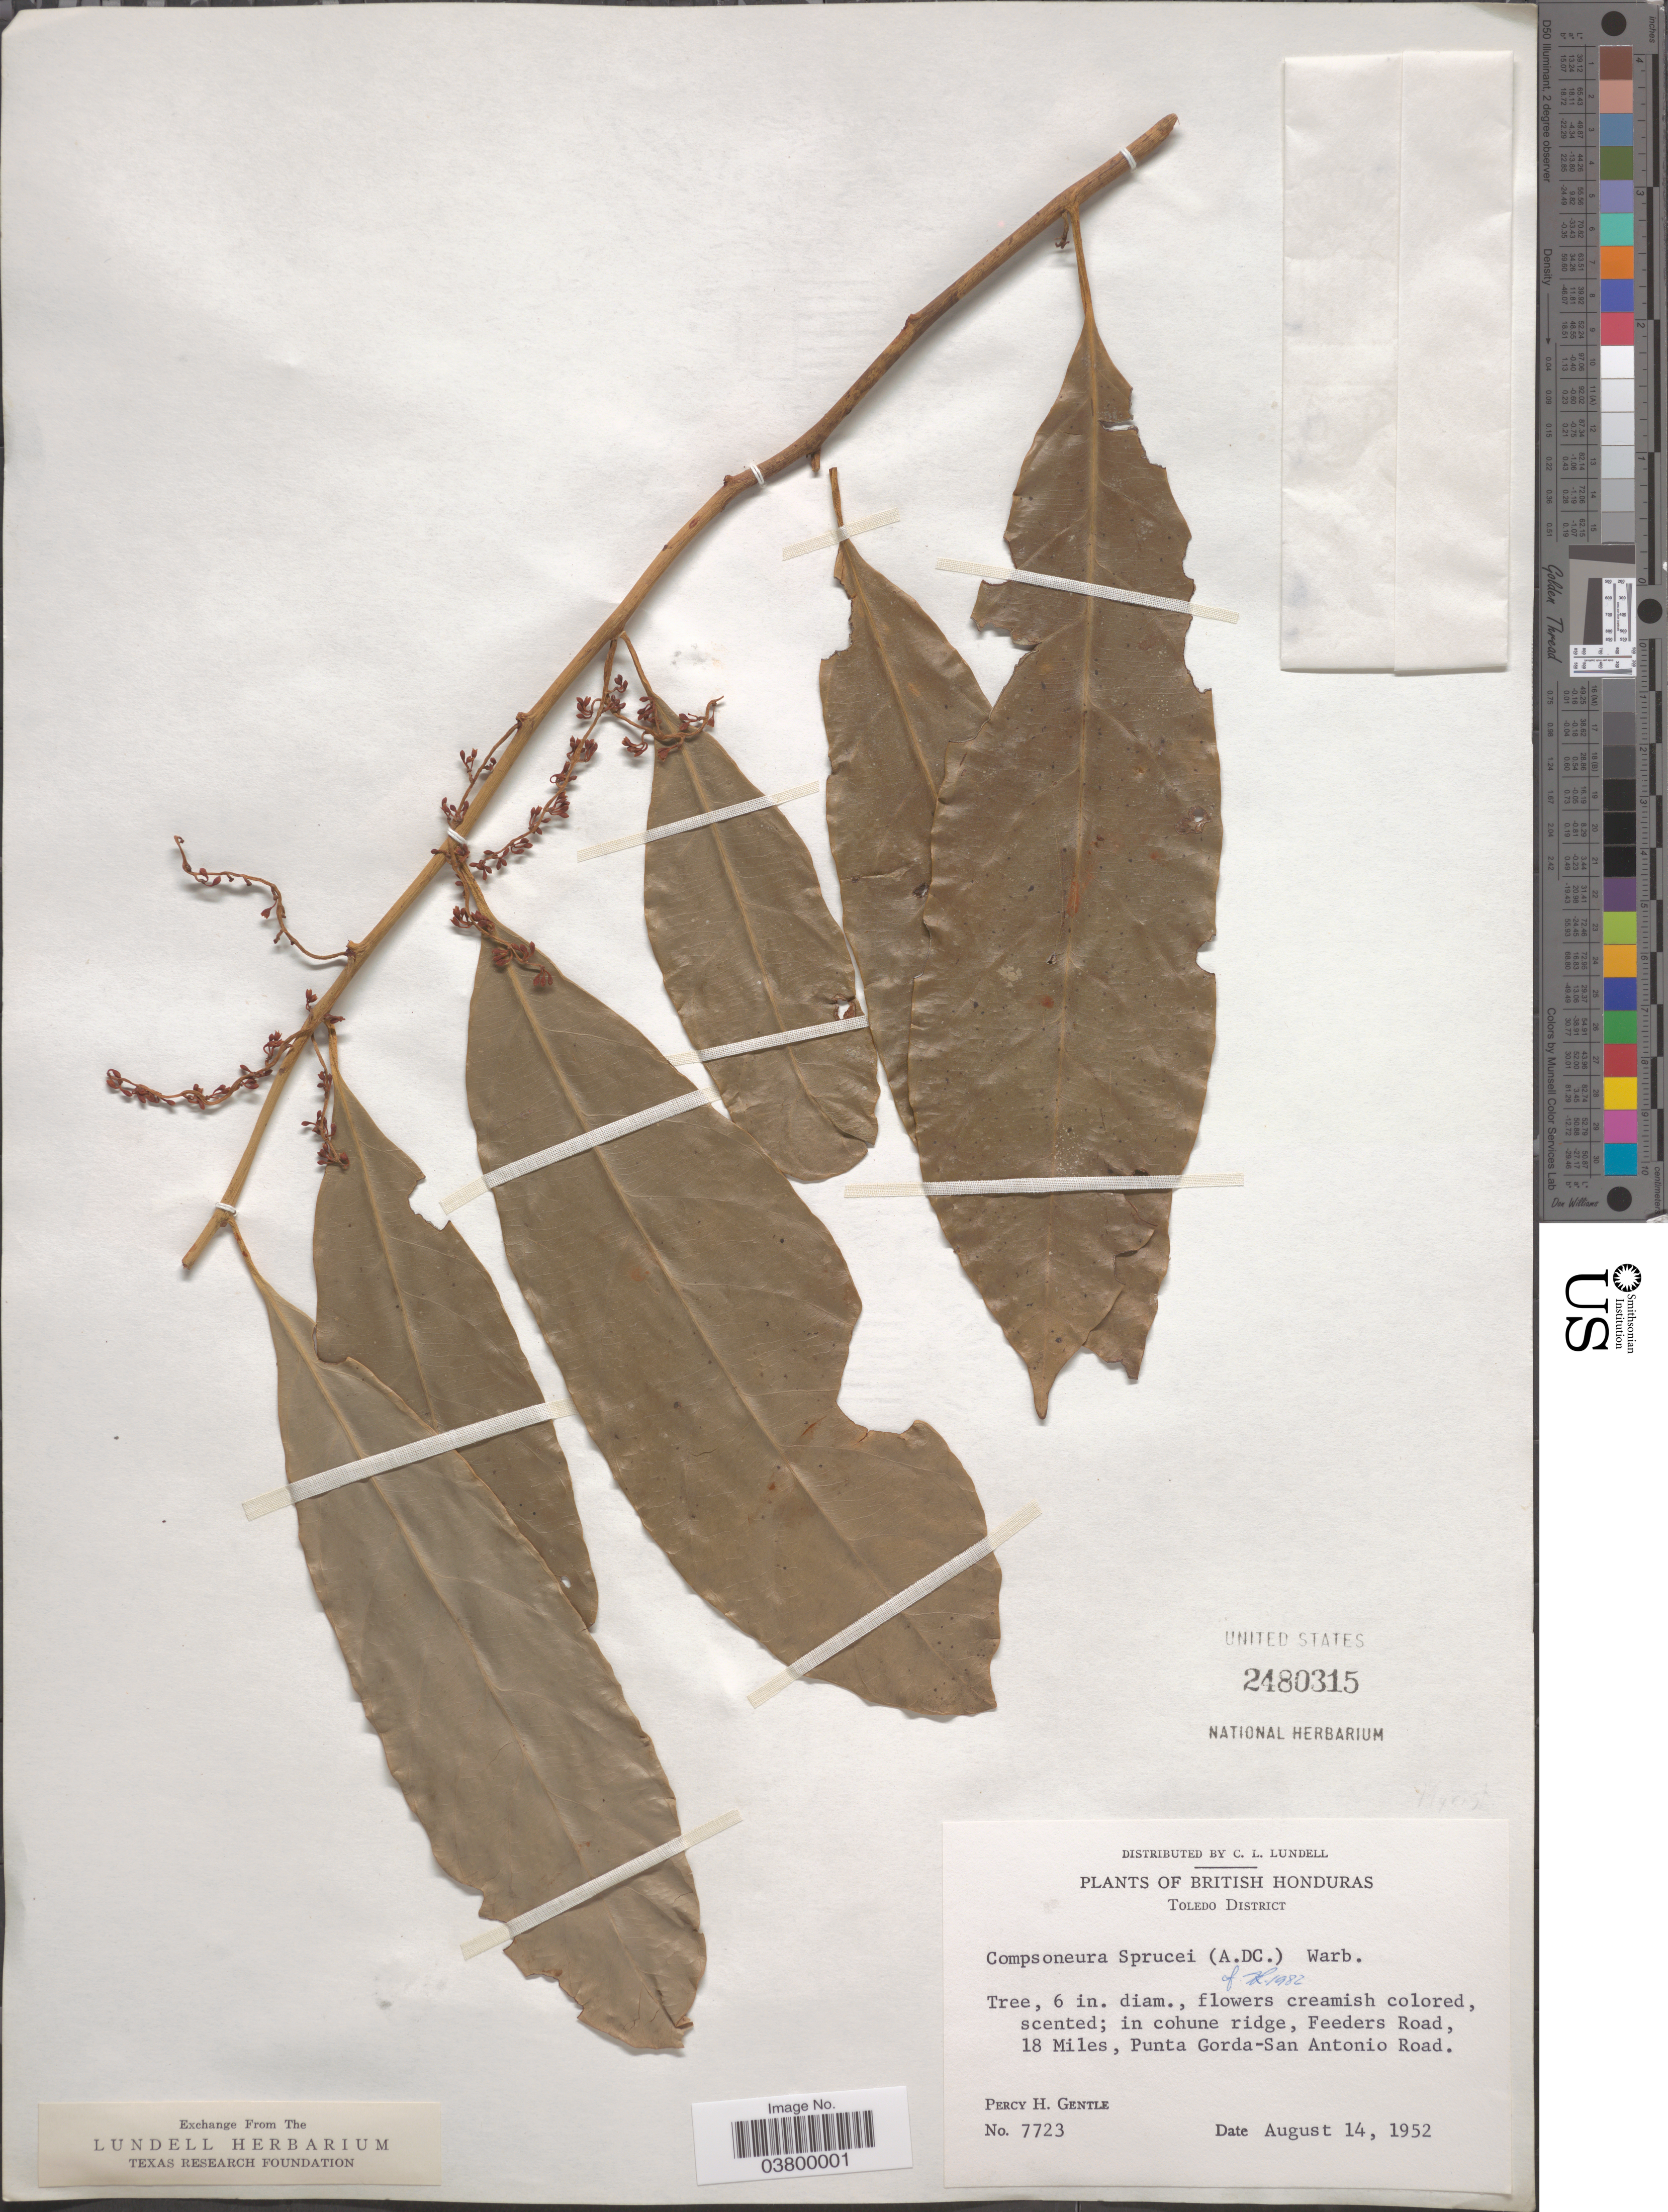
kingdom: Plantae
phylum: Tracheophyta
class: Magnoliopsida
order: Magnoliales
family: Myristicaceae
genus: Compsoneura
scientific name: Compsoneura sprucei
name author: (A. DC.) Warb.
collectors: P. H. Gentle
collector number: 7723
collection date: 1952-08-14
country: Belize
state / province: Toledo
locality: British Honduras. Toledo District. In cohune ridge, Feeders Road, 18 Miles, Punta Gorda-San Antonio Road.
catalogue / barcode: US 2480315